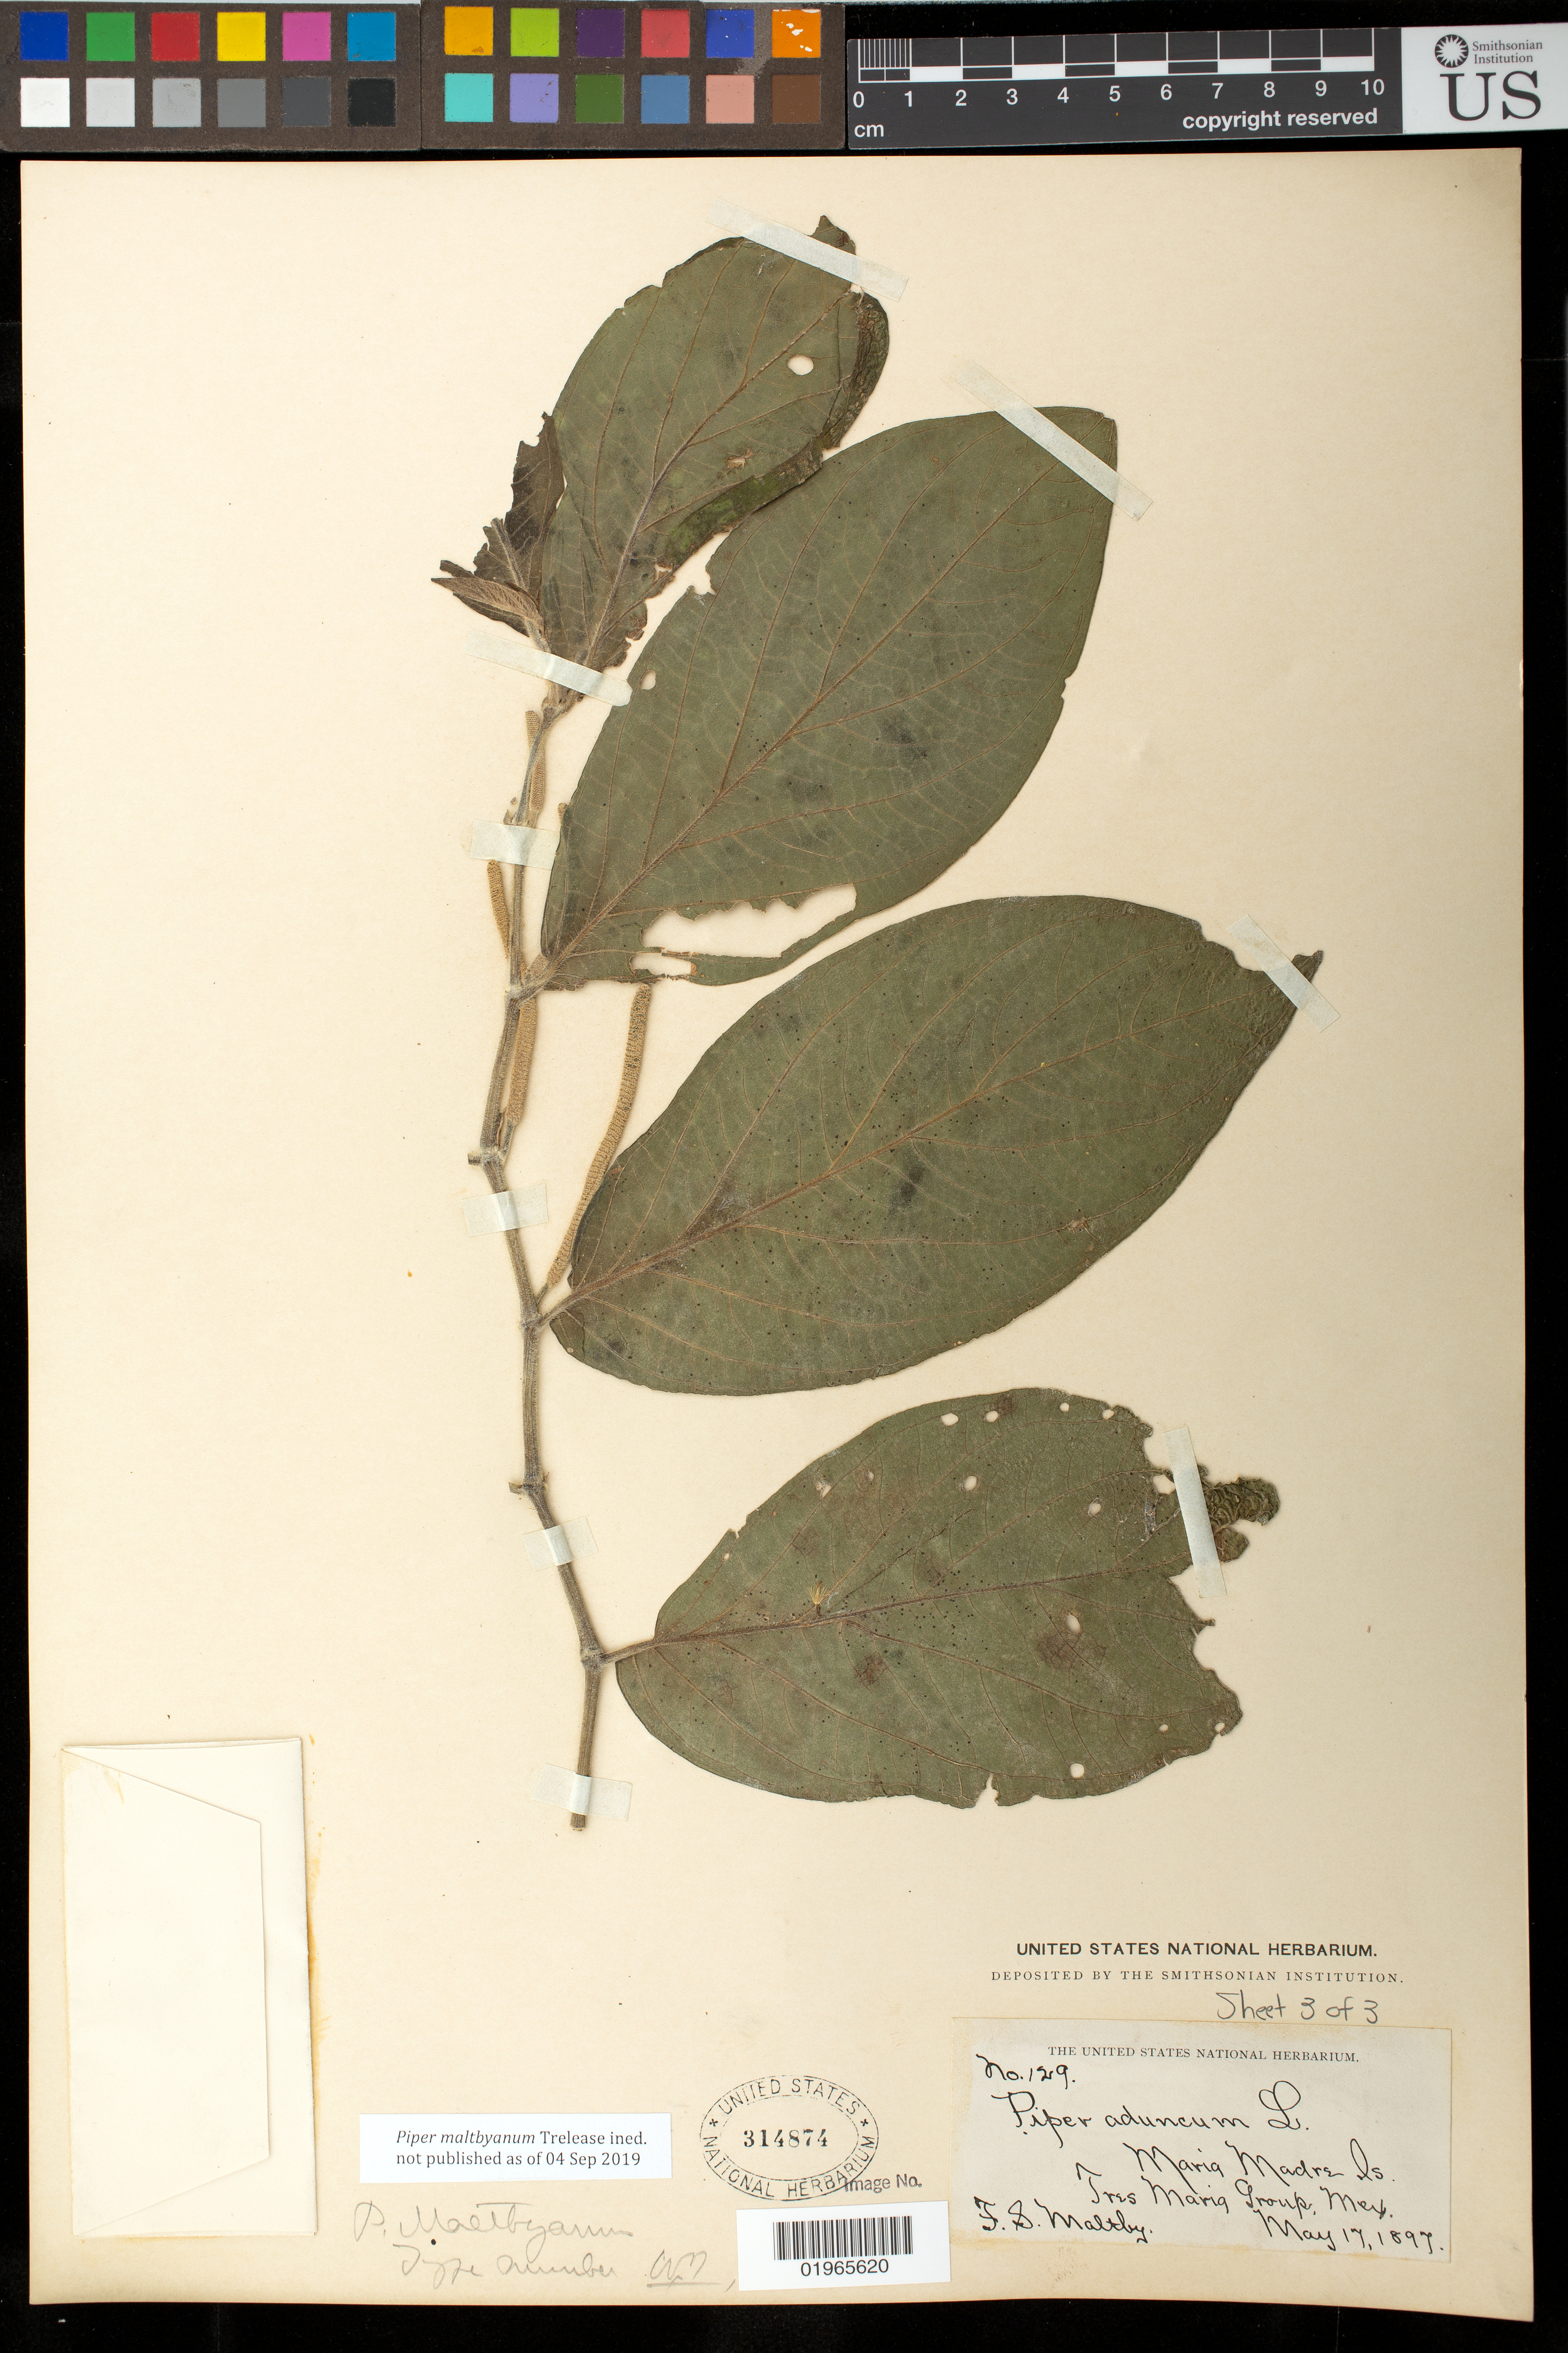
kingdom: Plantae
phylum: Tracheophyta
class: Magnoliopsida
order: Piperales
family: Piperaceae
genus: Piper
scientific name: Piper aduncum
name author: L.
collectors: T. S. Maltby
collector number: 129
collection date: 1897-05-17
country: Mexico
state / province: Nayarit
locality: Maria Madre Island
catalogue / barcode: US 314874